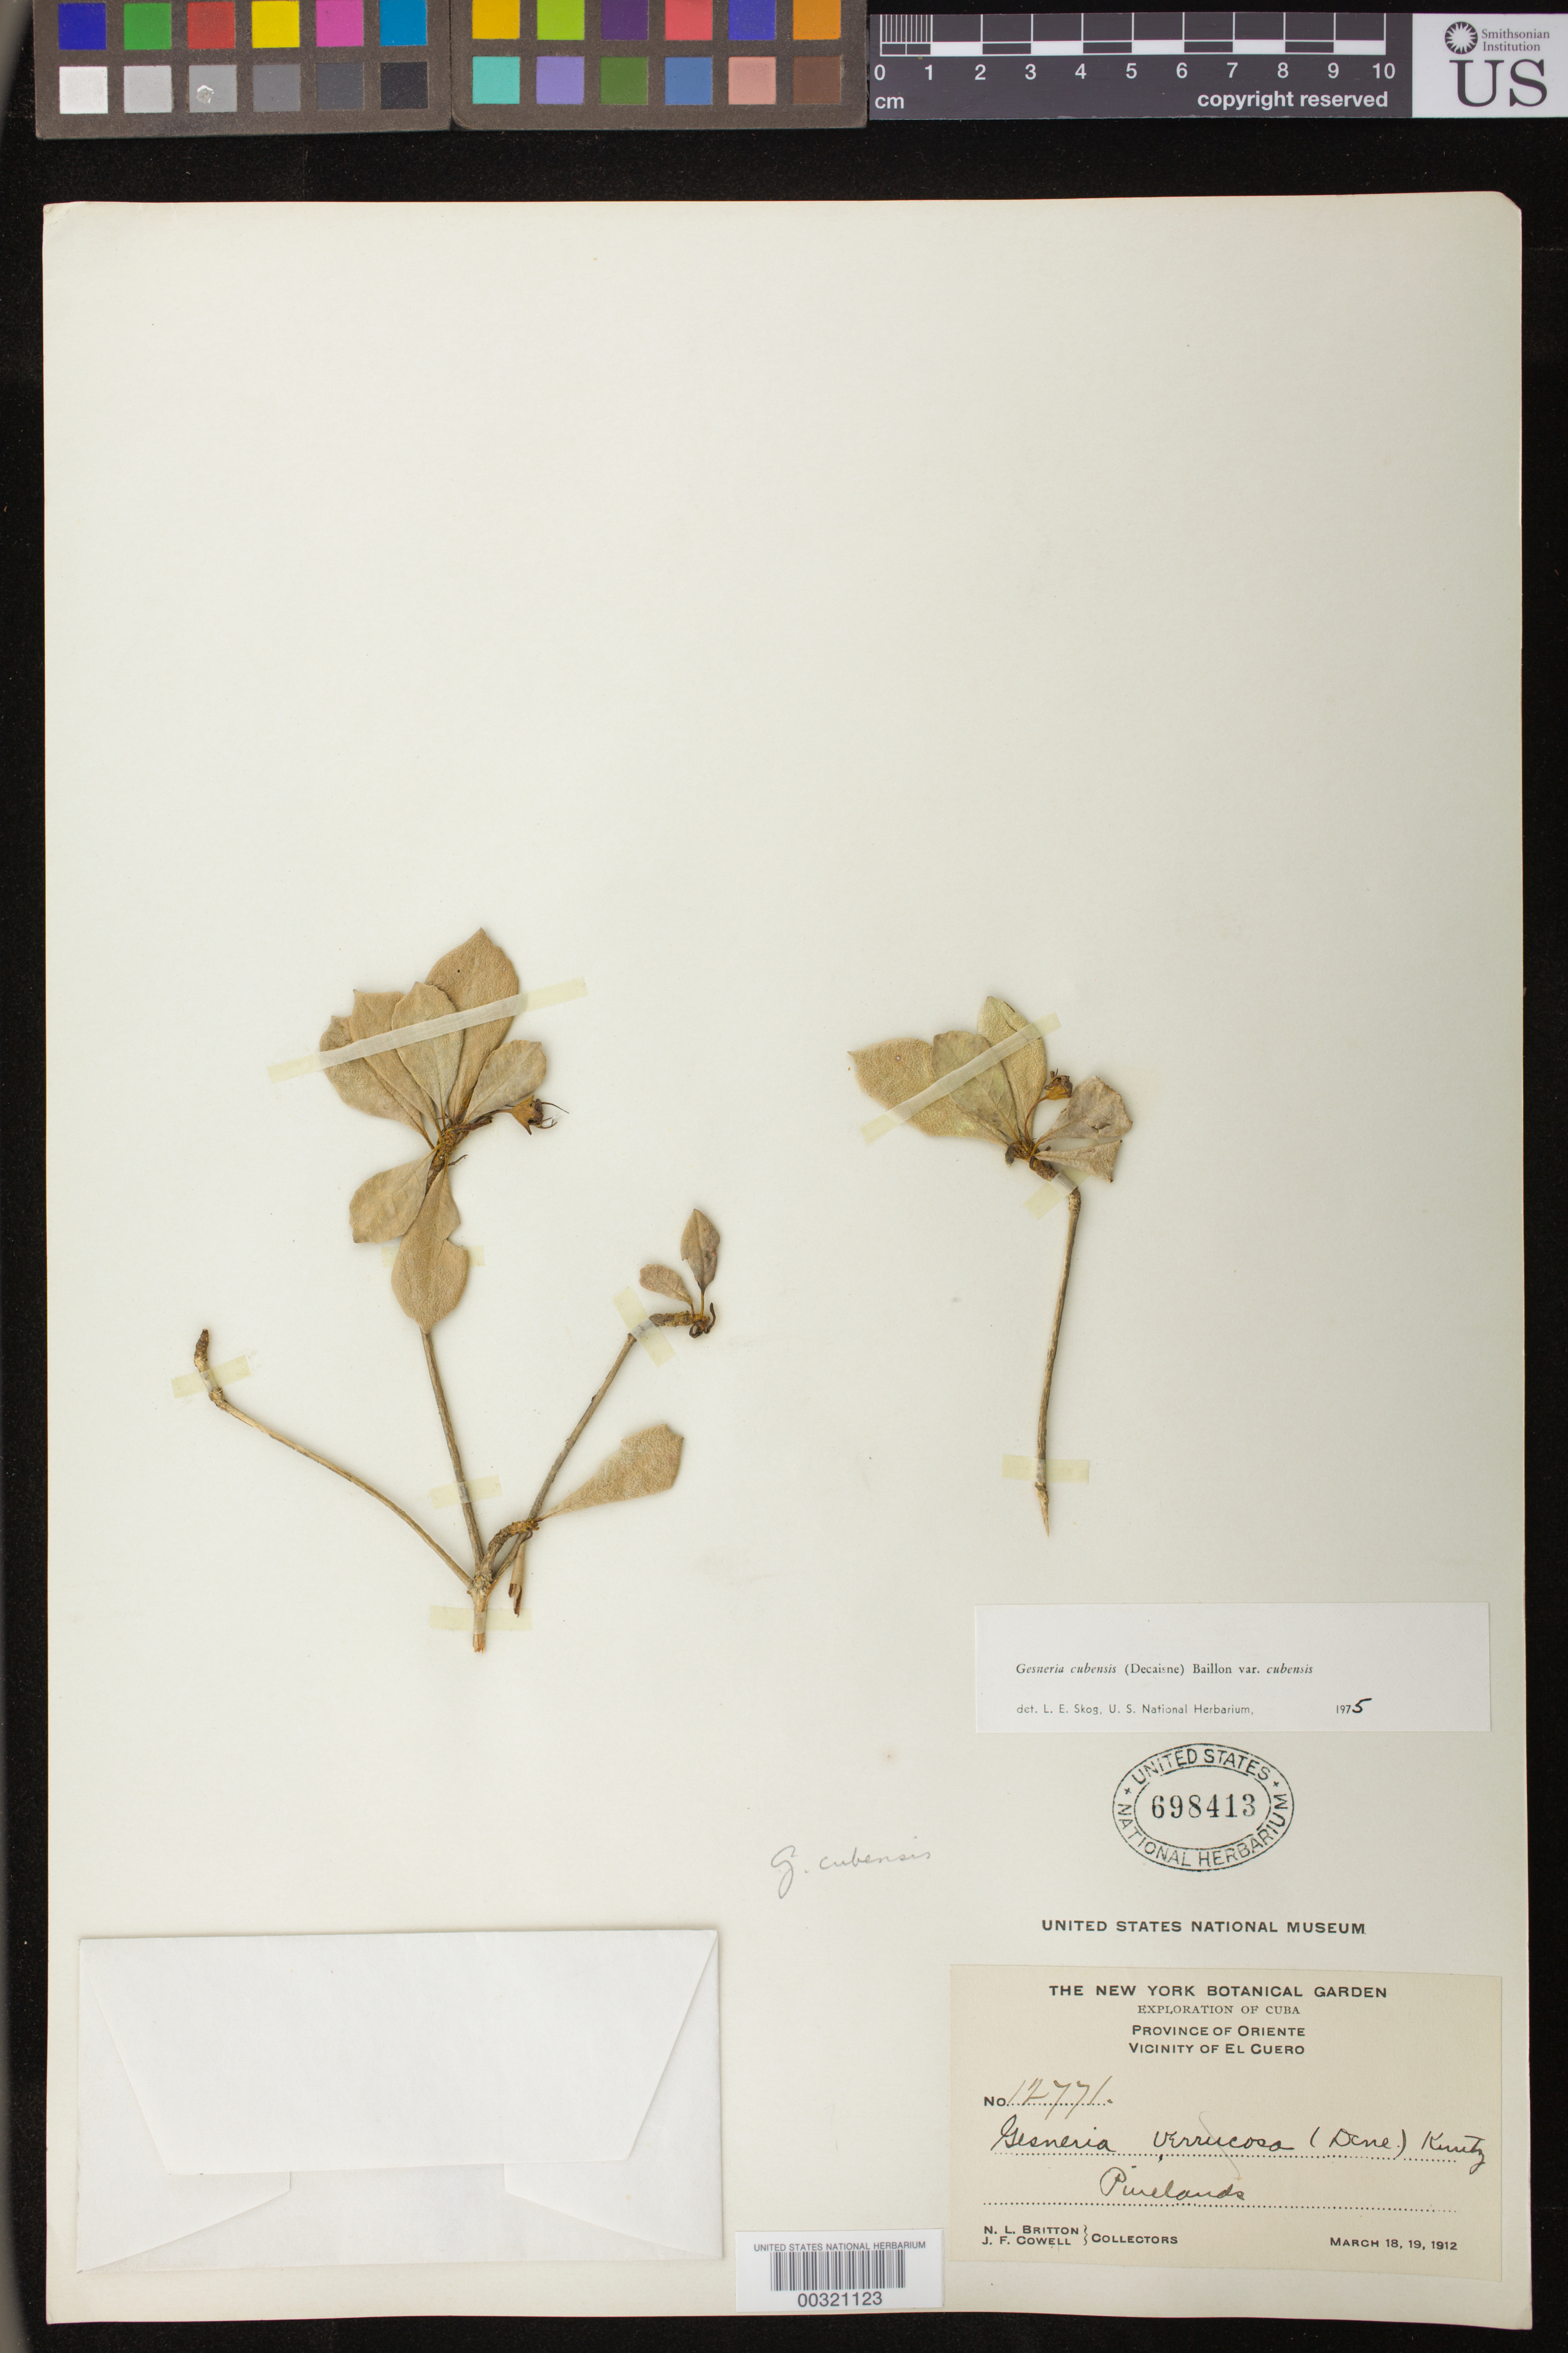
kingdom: Plantae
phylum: Tracheophyta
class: Magnoliopsida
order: Lamiales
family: Gesneriaceae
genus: Gesneria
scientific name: Gesneria cubensis var. cubensis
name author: (Decne.) Baill.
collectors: N. Britton & J. F. Cowell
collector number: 12771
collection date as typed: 18-19 Mar 1912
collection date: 1912-03-18/1912-03-19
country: Cuba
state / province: Oriente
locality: Vicinity of El Cuero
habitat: Pine lands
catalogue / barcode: US 698413